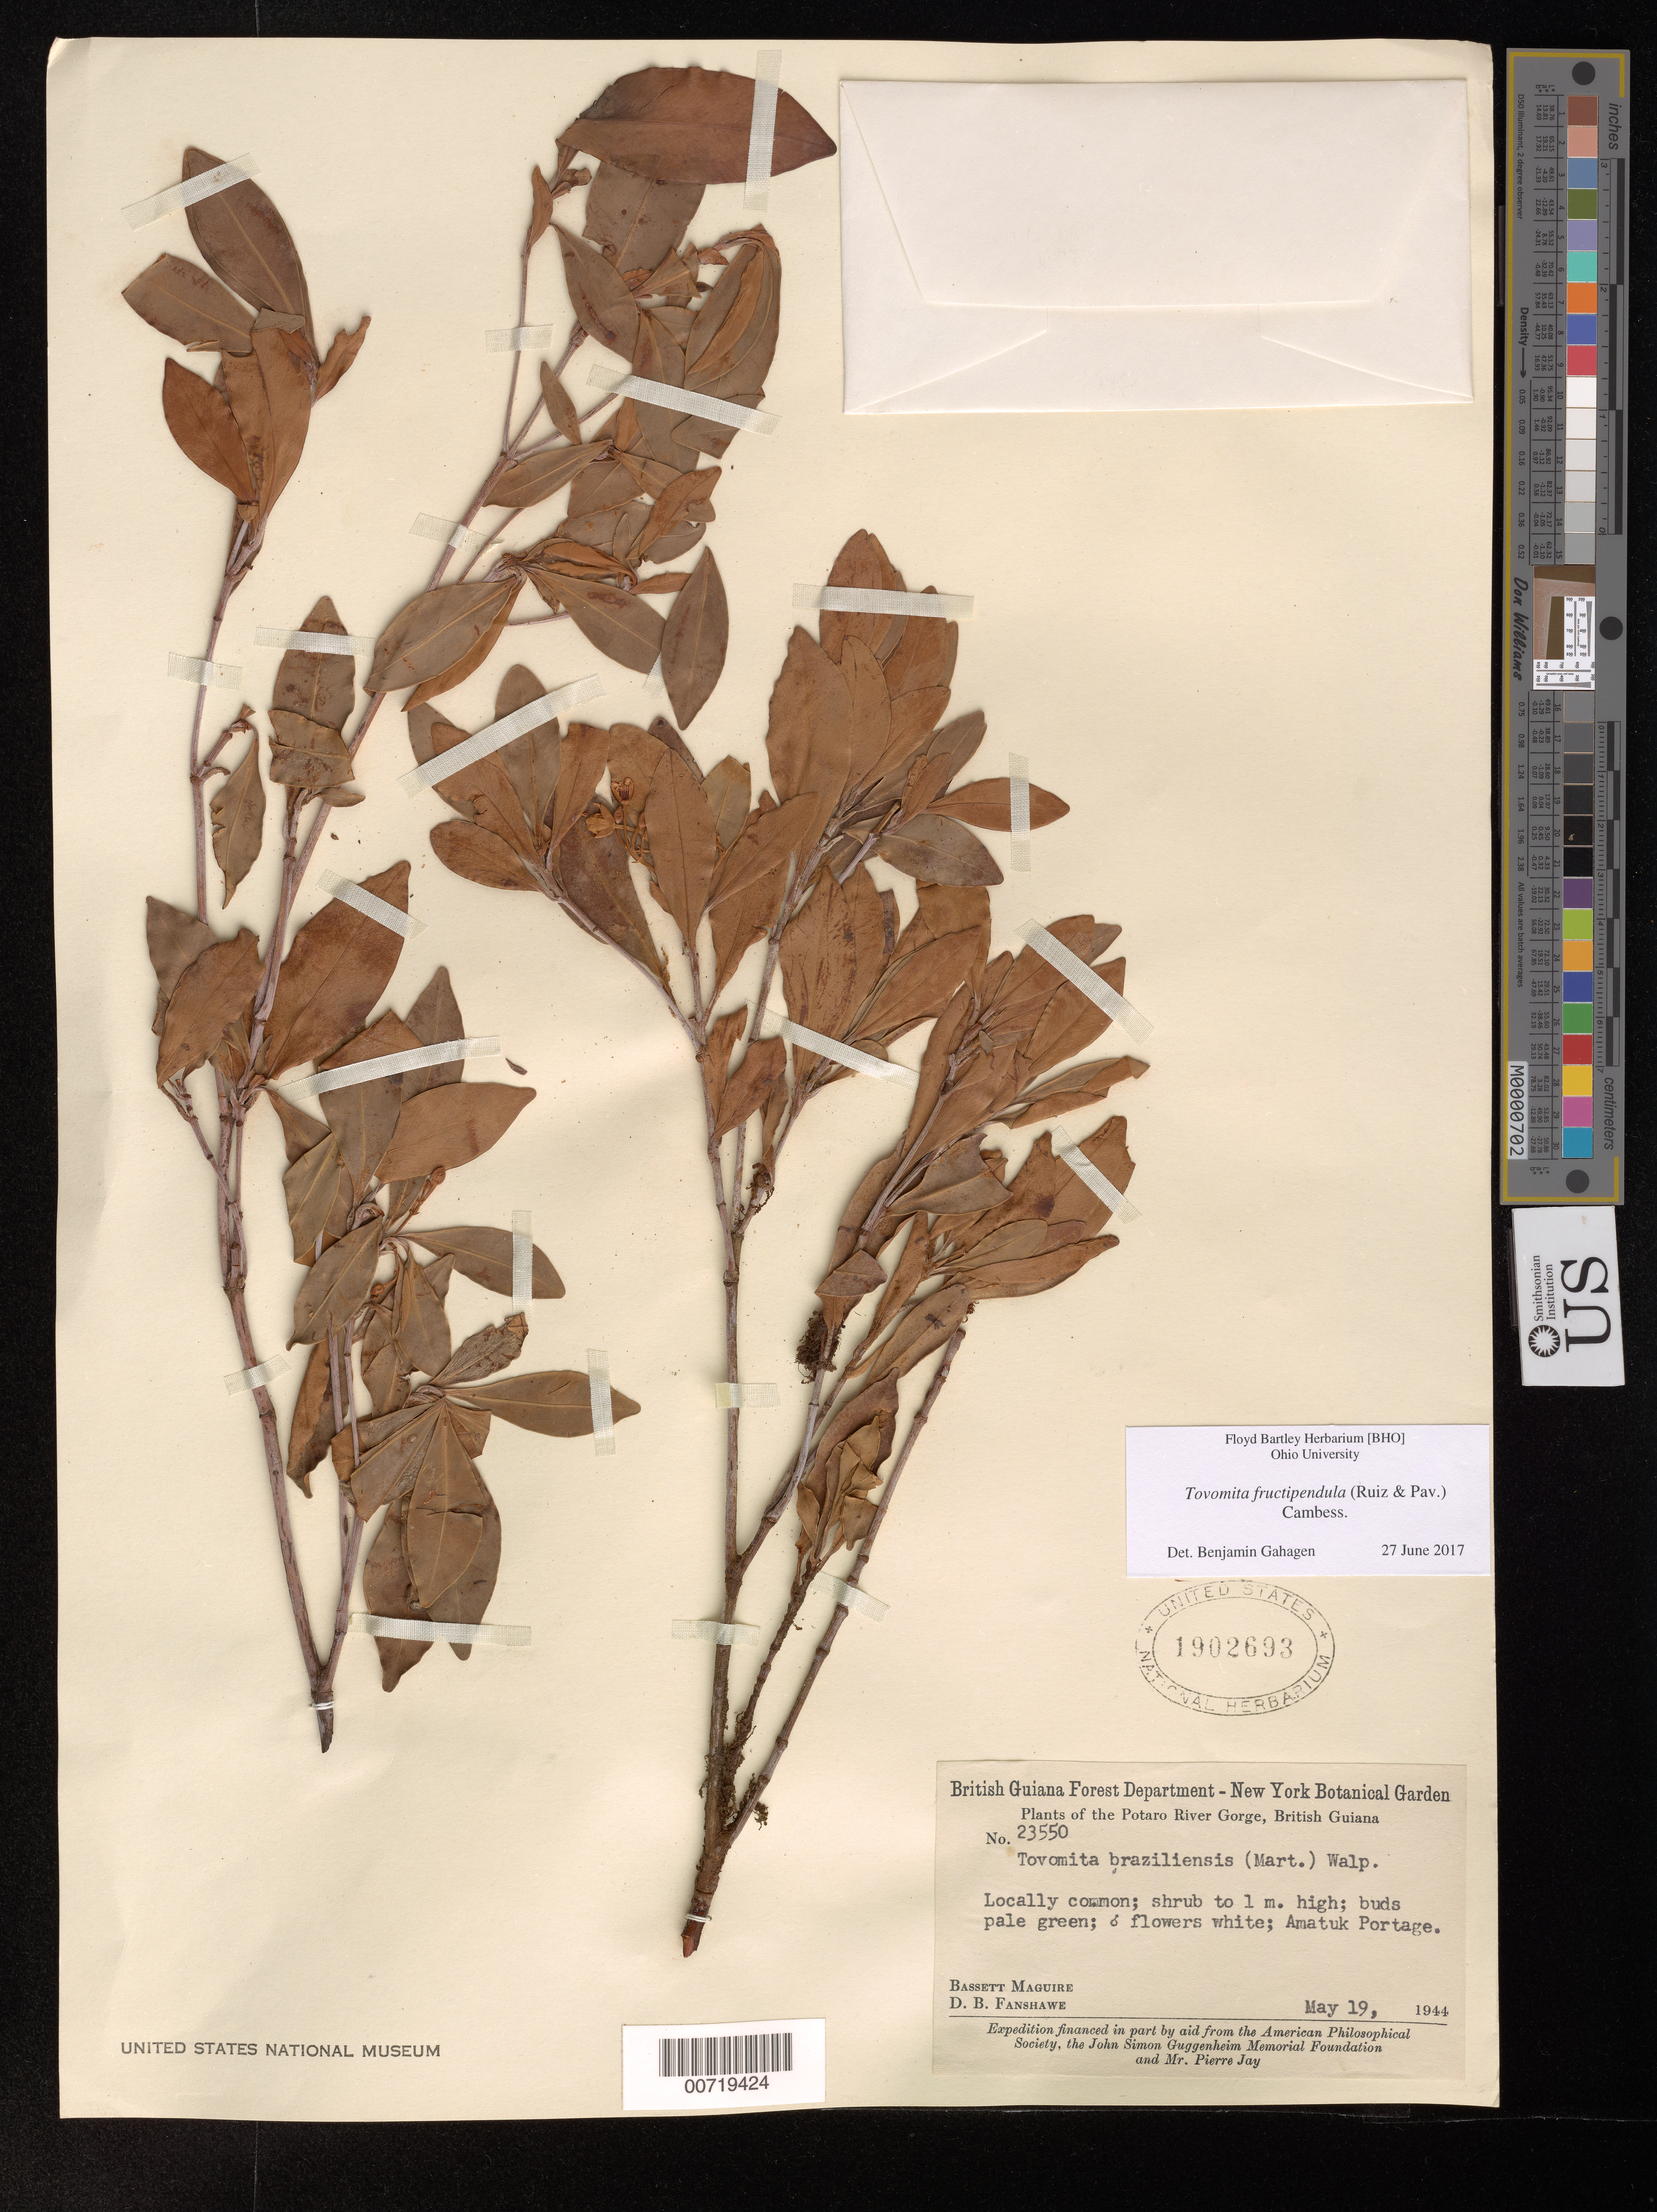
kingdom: Plantae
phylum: Tracheophyta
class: Magnoliopsida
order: Malpighiales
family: Clusiaceae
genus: Tovomita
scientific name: Tovomita lanceolata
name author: Cuatrec.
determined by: Gahagen, Benjamin, (BHO), Ohio University (UNITED STATES)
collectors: B. Maguire & D. B. Fanshawe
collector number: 23550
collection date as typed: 19-May-44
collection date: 1944-05-19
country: Guyana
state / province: Potaro-Siparuni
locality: Potaro River Gorge, Amatuk Portage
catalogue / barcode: US 1902693